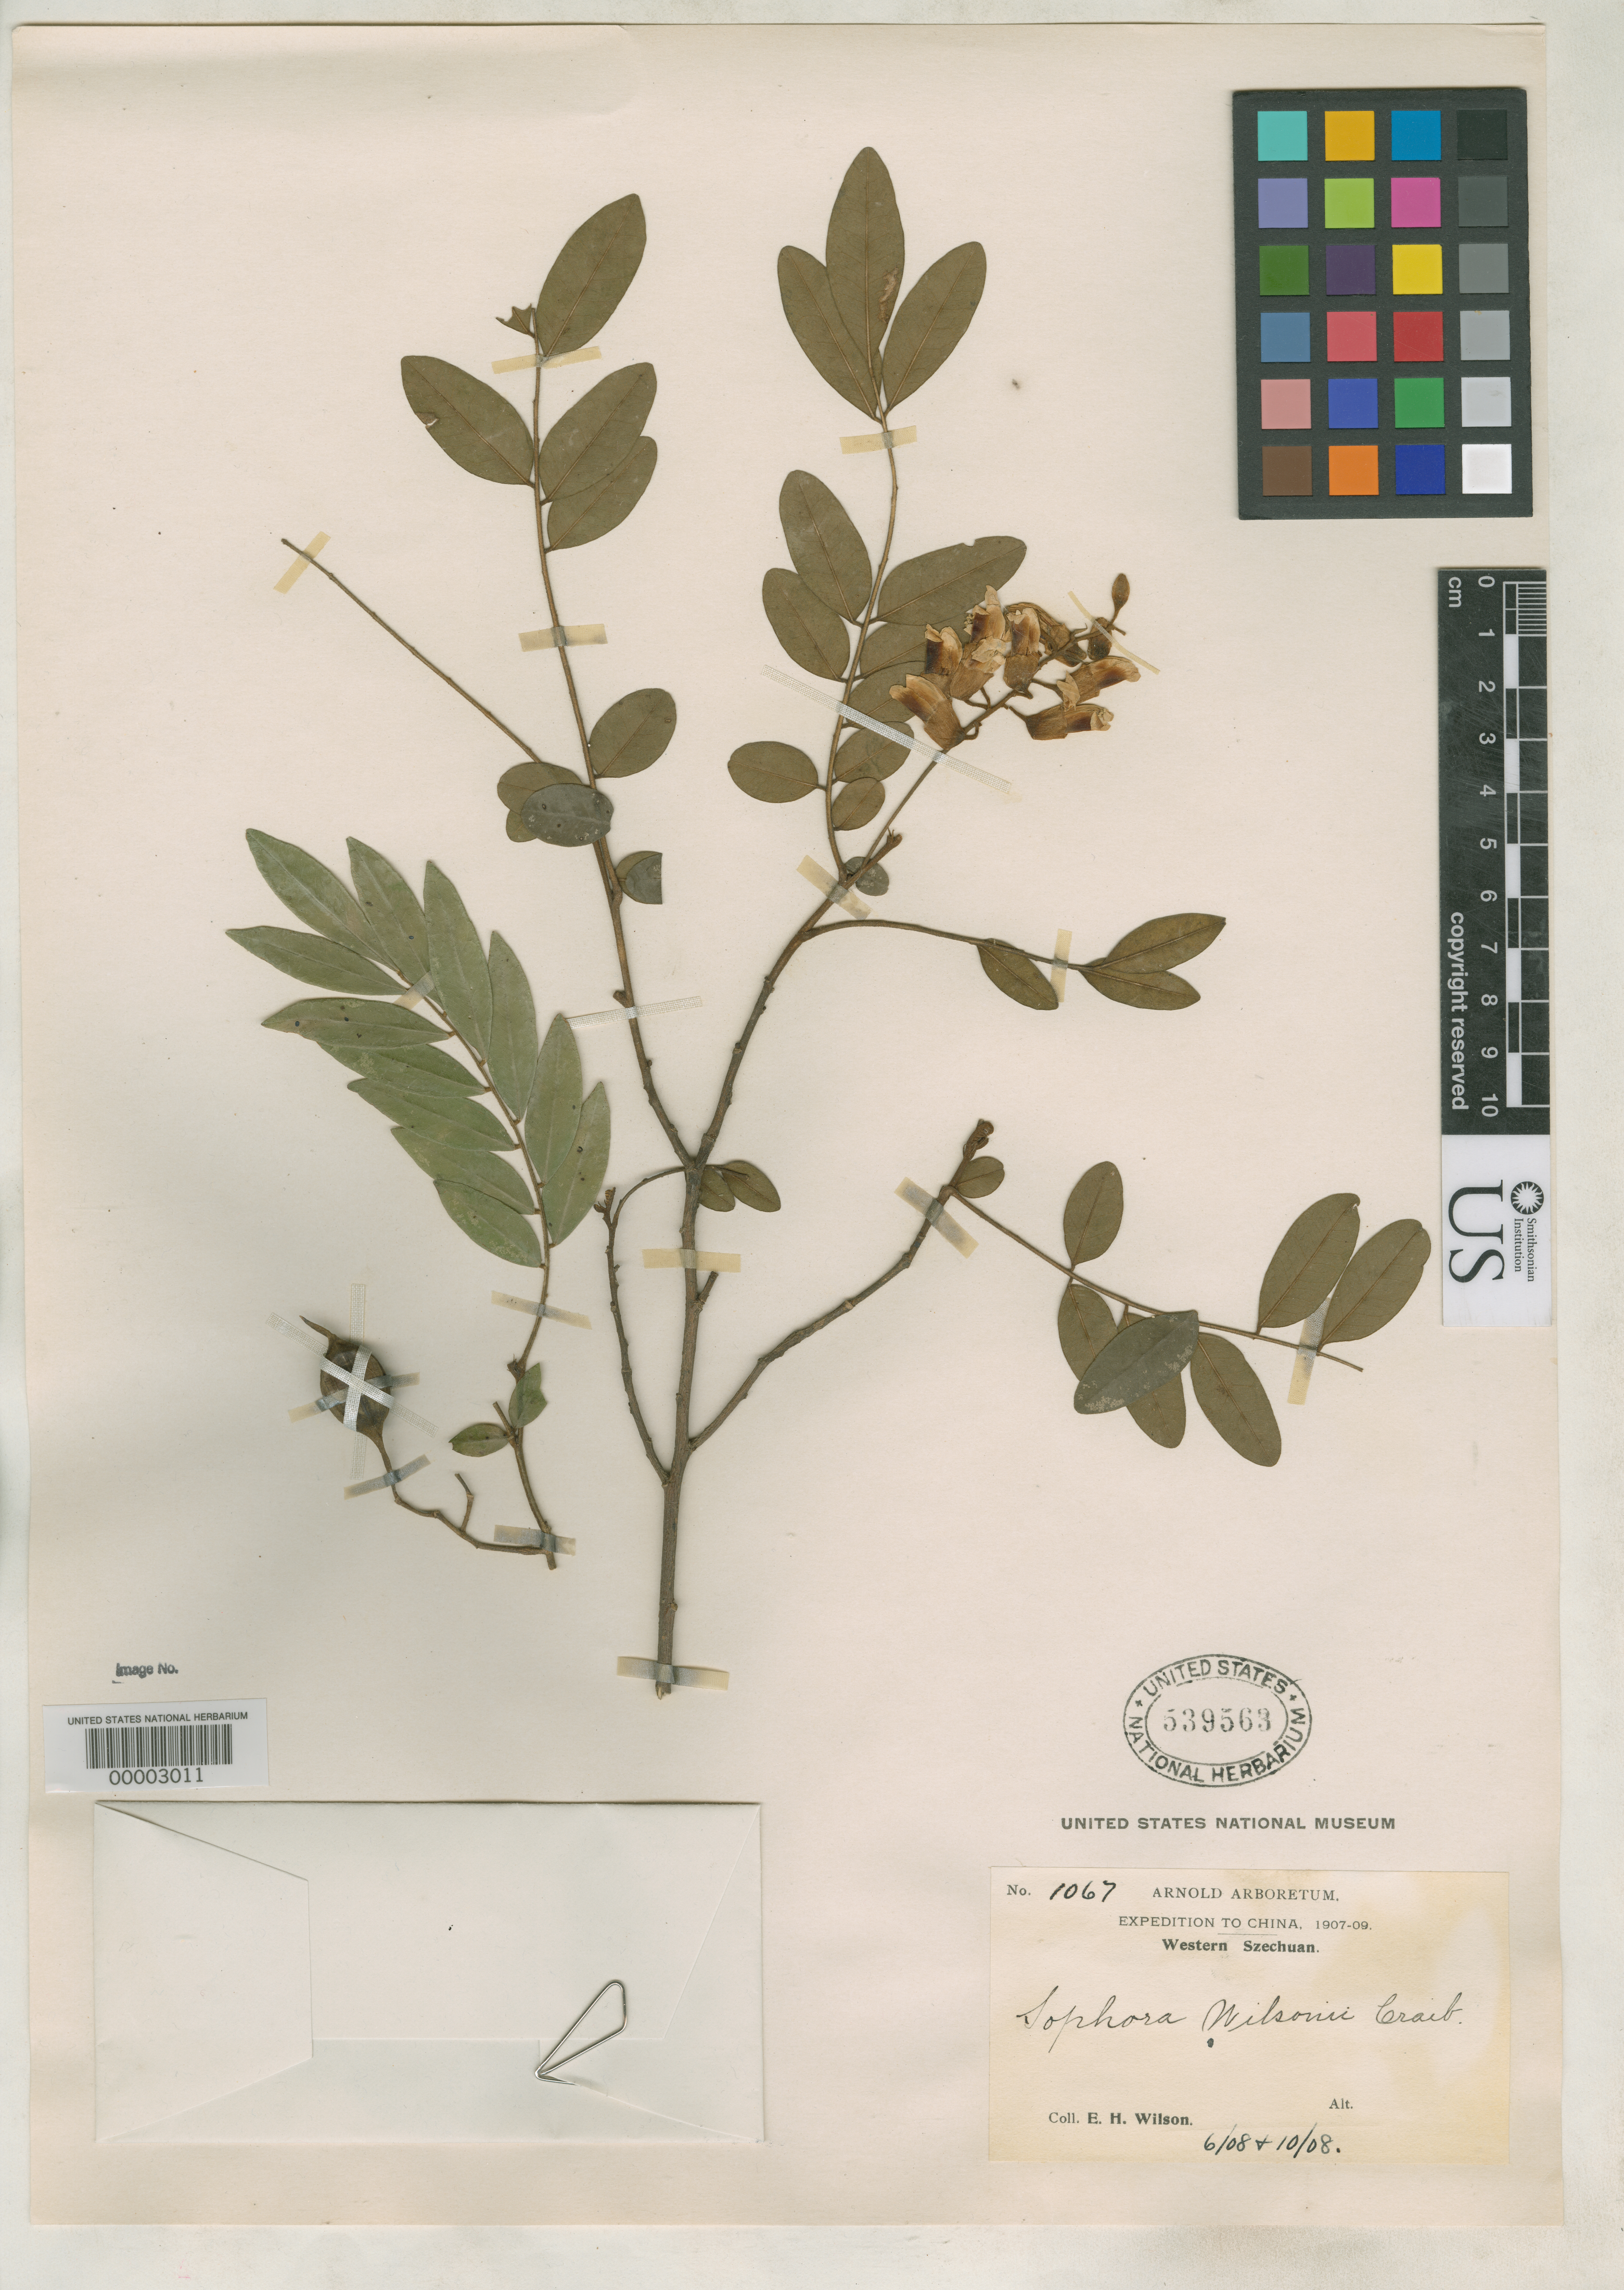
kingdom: Plantae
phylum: Tracheophyta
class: Magnoliopsida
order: Fabales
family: Fabaceae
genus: Sophora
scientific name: Sophora wilsonii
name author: Craib in Sarg.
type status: Isosyntype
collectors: E. H. Wilson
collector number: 1067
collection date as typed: Jun 1908 and -- Oct 1908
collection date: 1908-06,1908-10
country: China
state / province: Sichuan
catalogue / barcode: US 539563